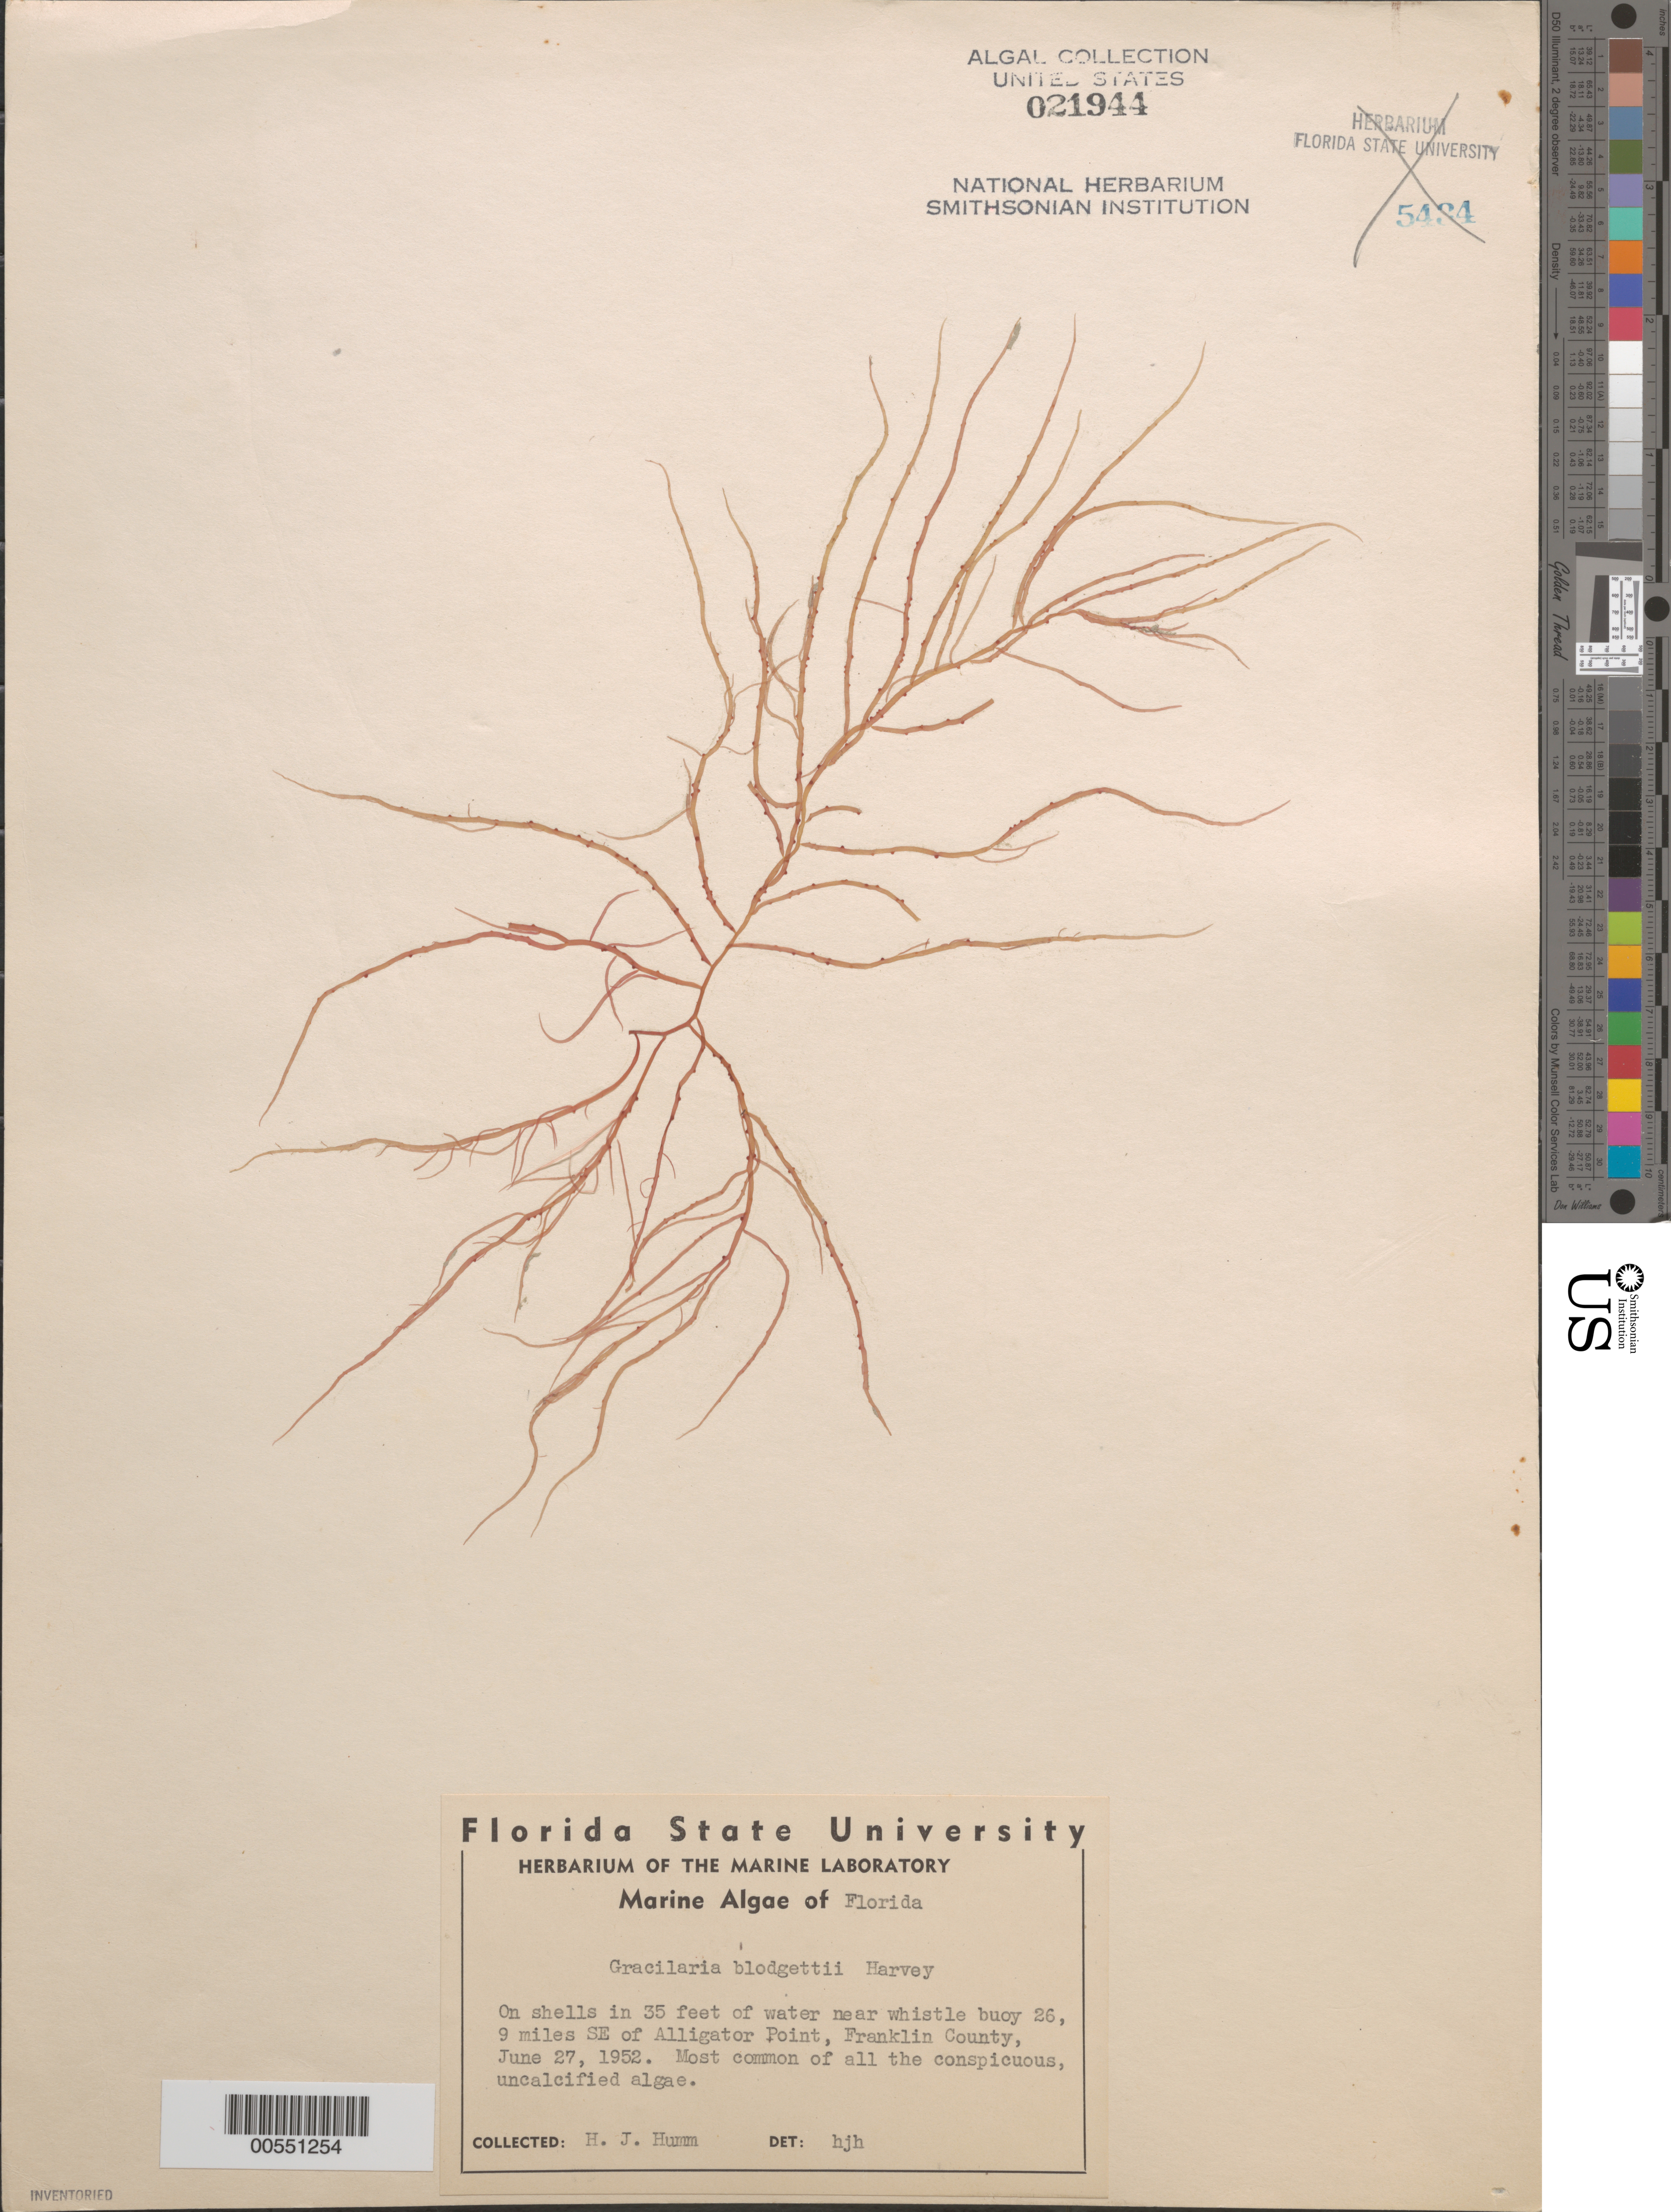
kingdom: Plantae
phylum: Rhodophyta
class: Florideophyceae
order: Gracilariales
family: Gracilariaceae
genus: Gracilaria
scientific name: Gracilaria blodgettii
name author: Harv.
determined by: Humm, Harold J.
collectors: H. J. Humm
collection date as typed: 27 Jun 1952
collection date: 1952-06-27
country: United States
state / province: Florida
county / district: Franklin County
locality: Near whistle buoy 26, 9 miles southeast of Alligator Point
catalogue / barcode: US 21944